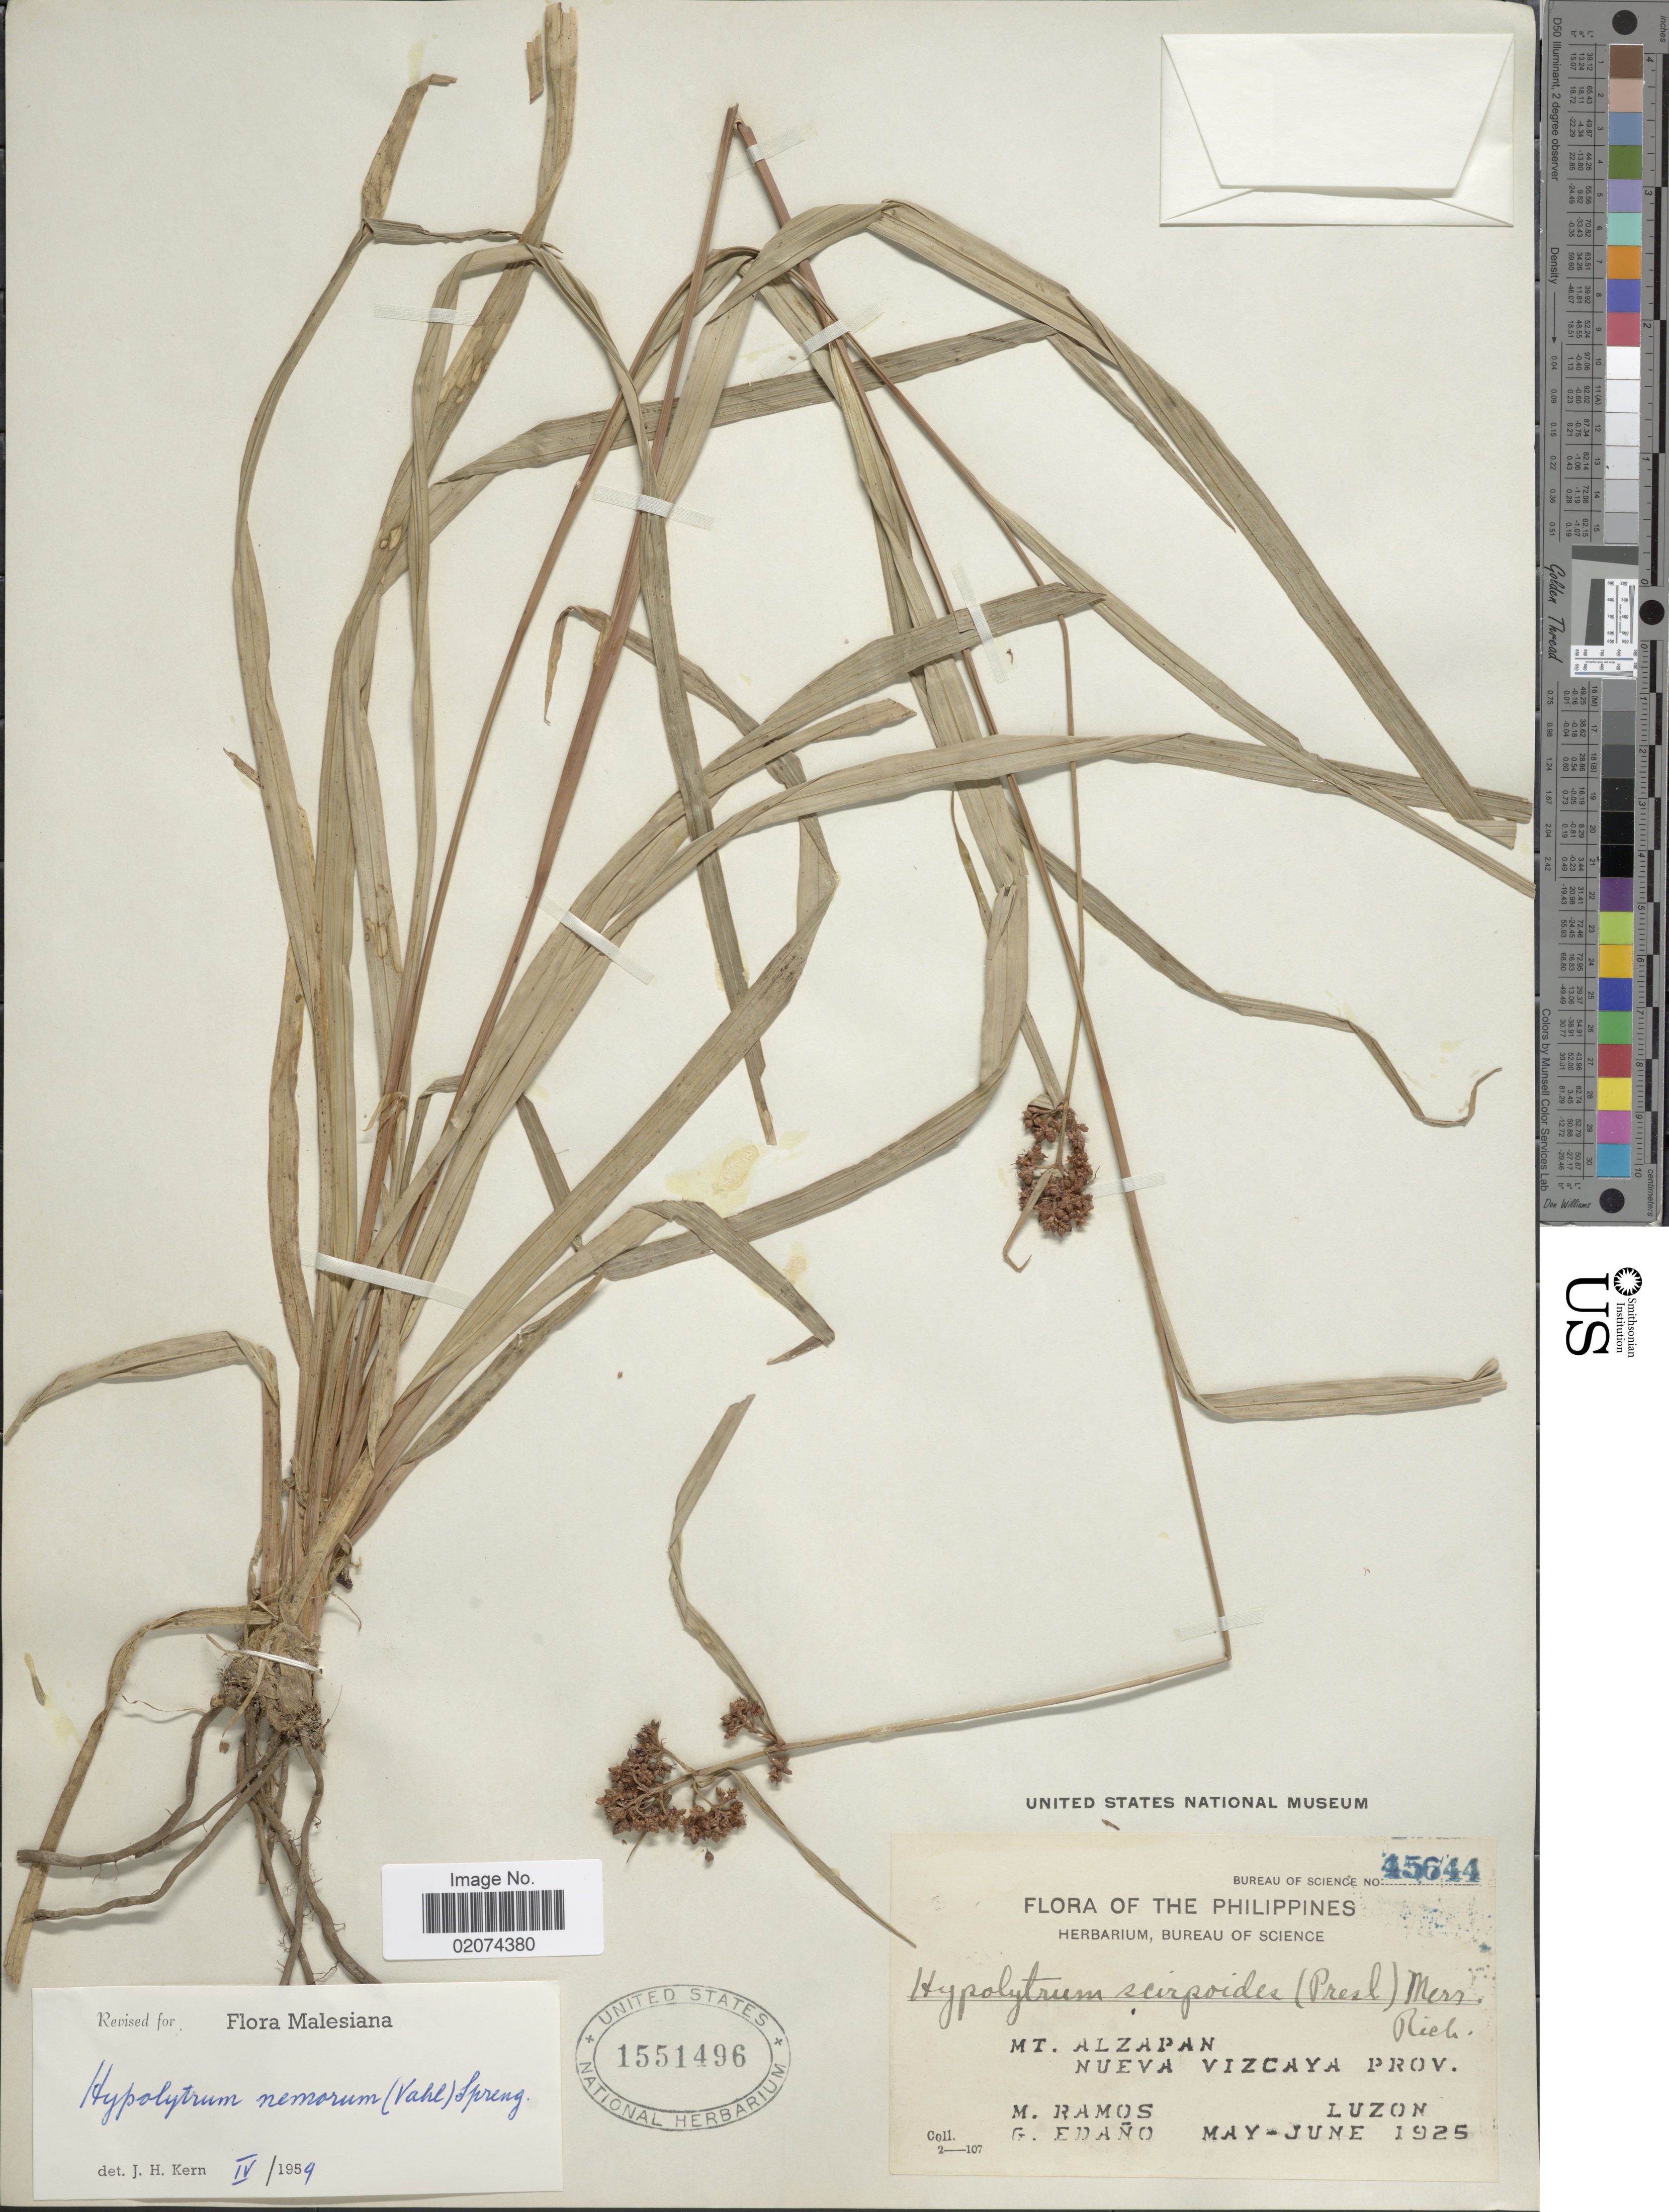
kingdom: Plantae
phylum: Tracheophyta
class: Liliopsida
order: Poales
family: Cyperaceae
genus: Hypolytrum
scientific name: Hypolytrum nemorum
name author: (Vahl) Spreng.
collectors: M. Ramos & G. Edaño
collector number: Bureau of Science45644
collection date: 1925-05/1925-06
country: Philippines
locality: Mt. Alzapan, Nueva Vizcaya Prov. Luzon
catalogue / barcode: US 1551496